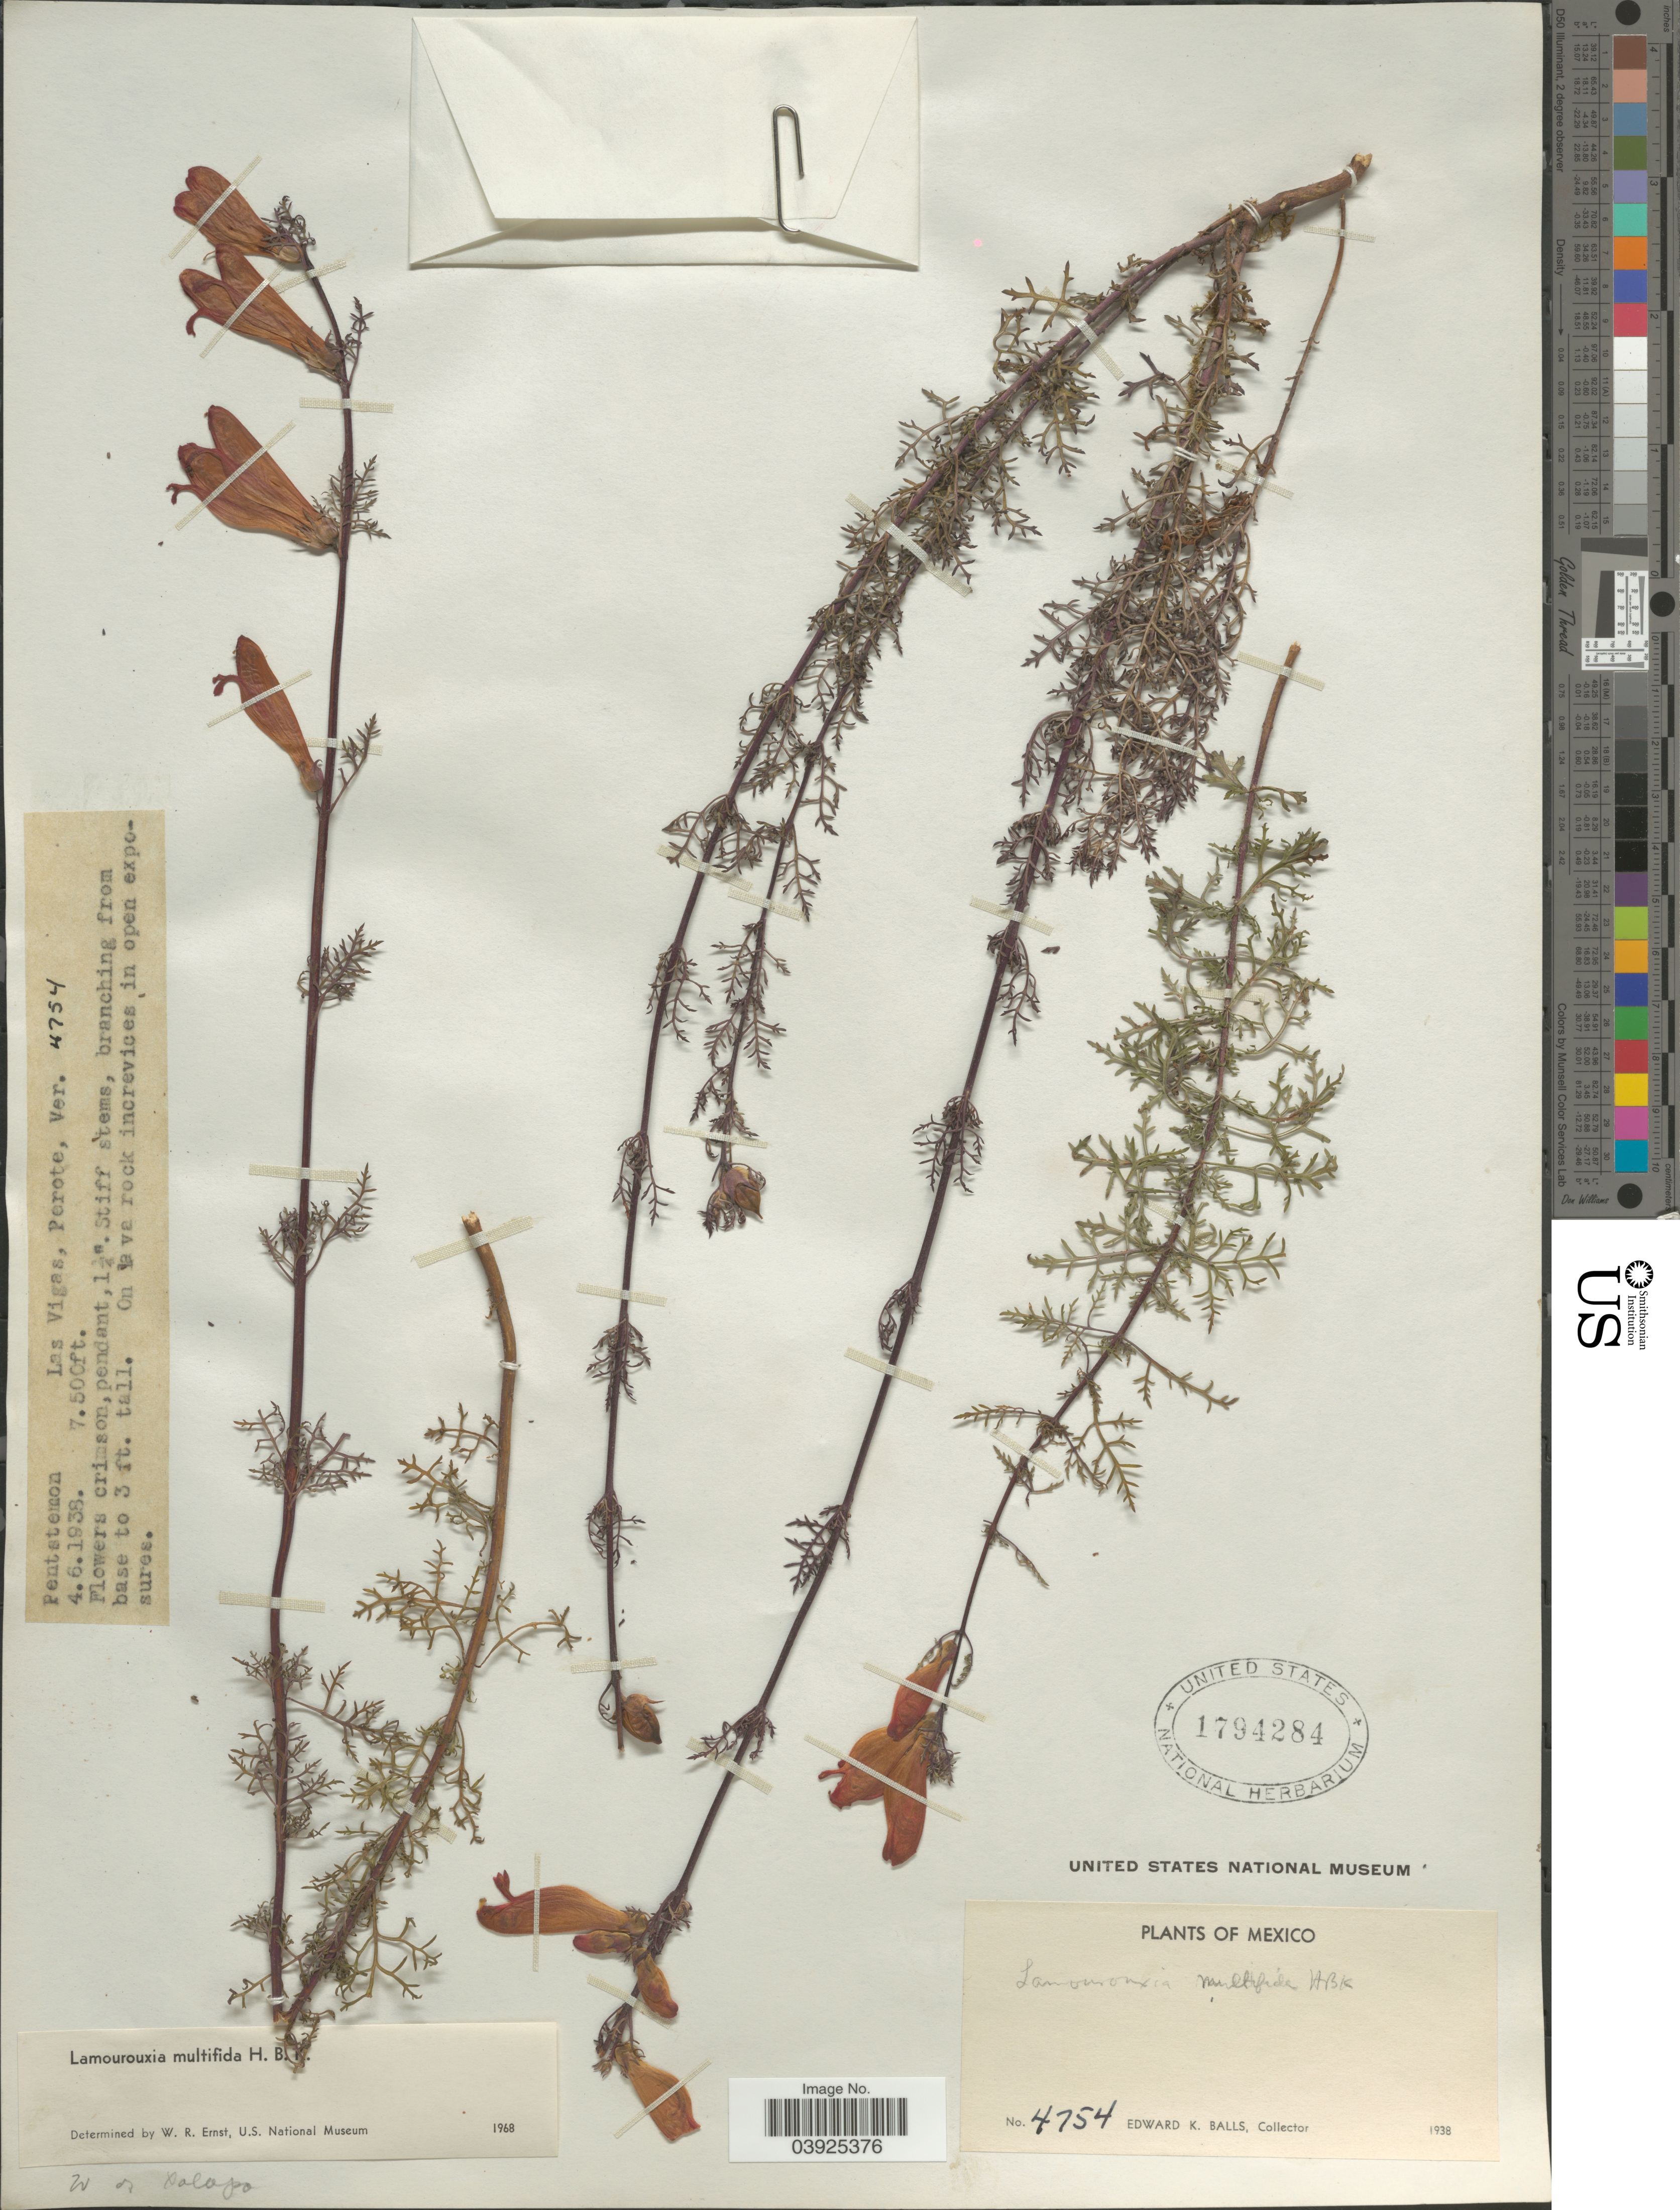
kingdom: Plantae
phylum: Tracheophyta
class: Magnoliopsida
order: Lamiales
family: Orobanchaceae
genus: Lamourouxia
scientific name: Lamourouxia multifida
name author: Kunth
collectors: E. K. Balls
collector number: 4754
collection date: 1938-06-04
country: Mexico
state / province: Veracruz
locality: Las Vigas, Perote, Ver.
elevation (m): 2286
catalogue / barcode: US 1794284